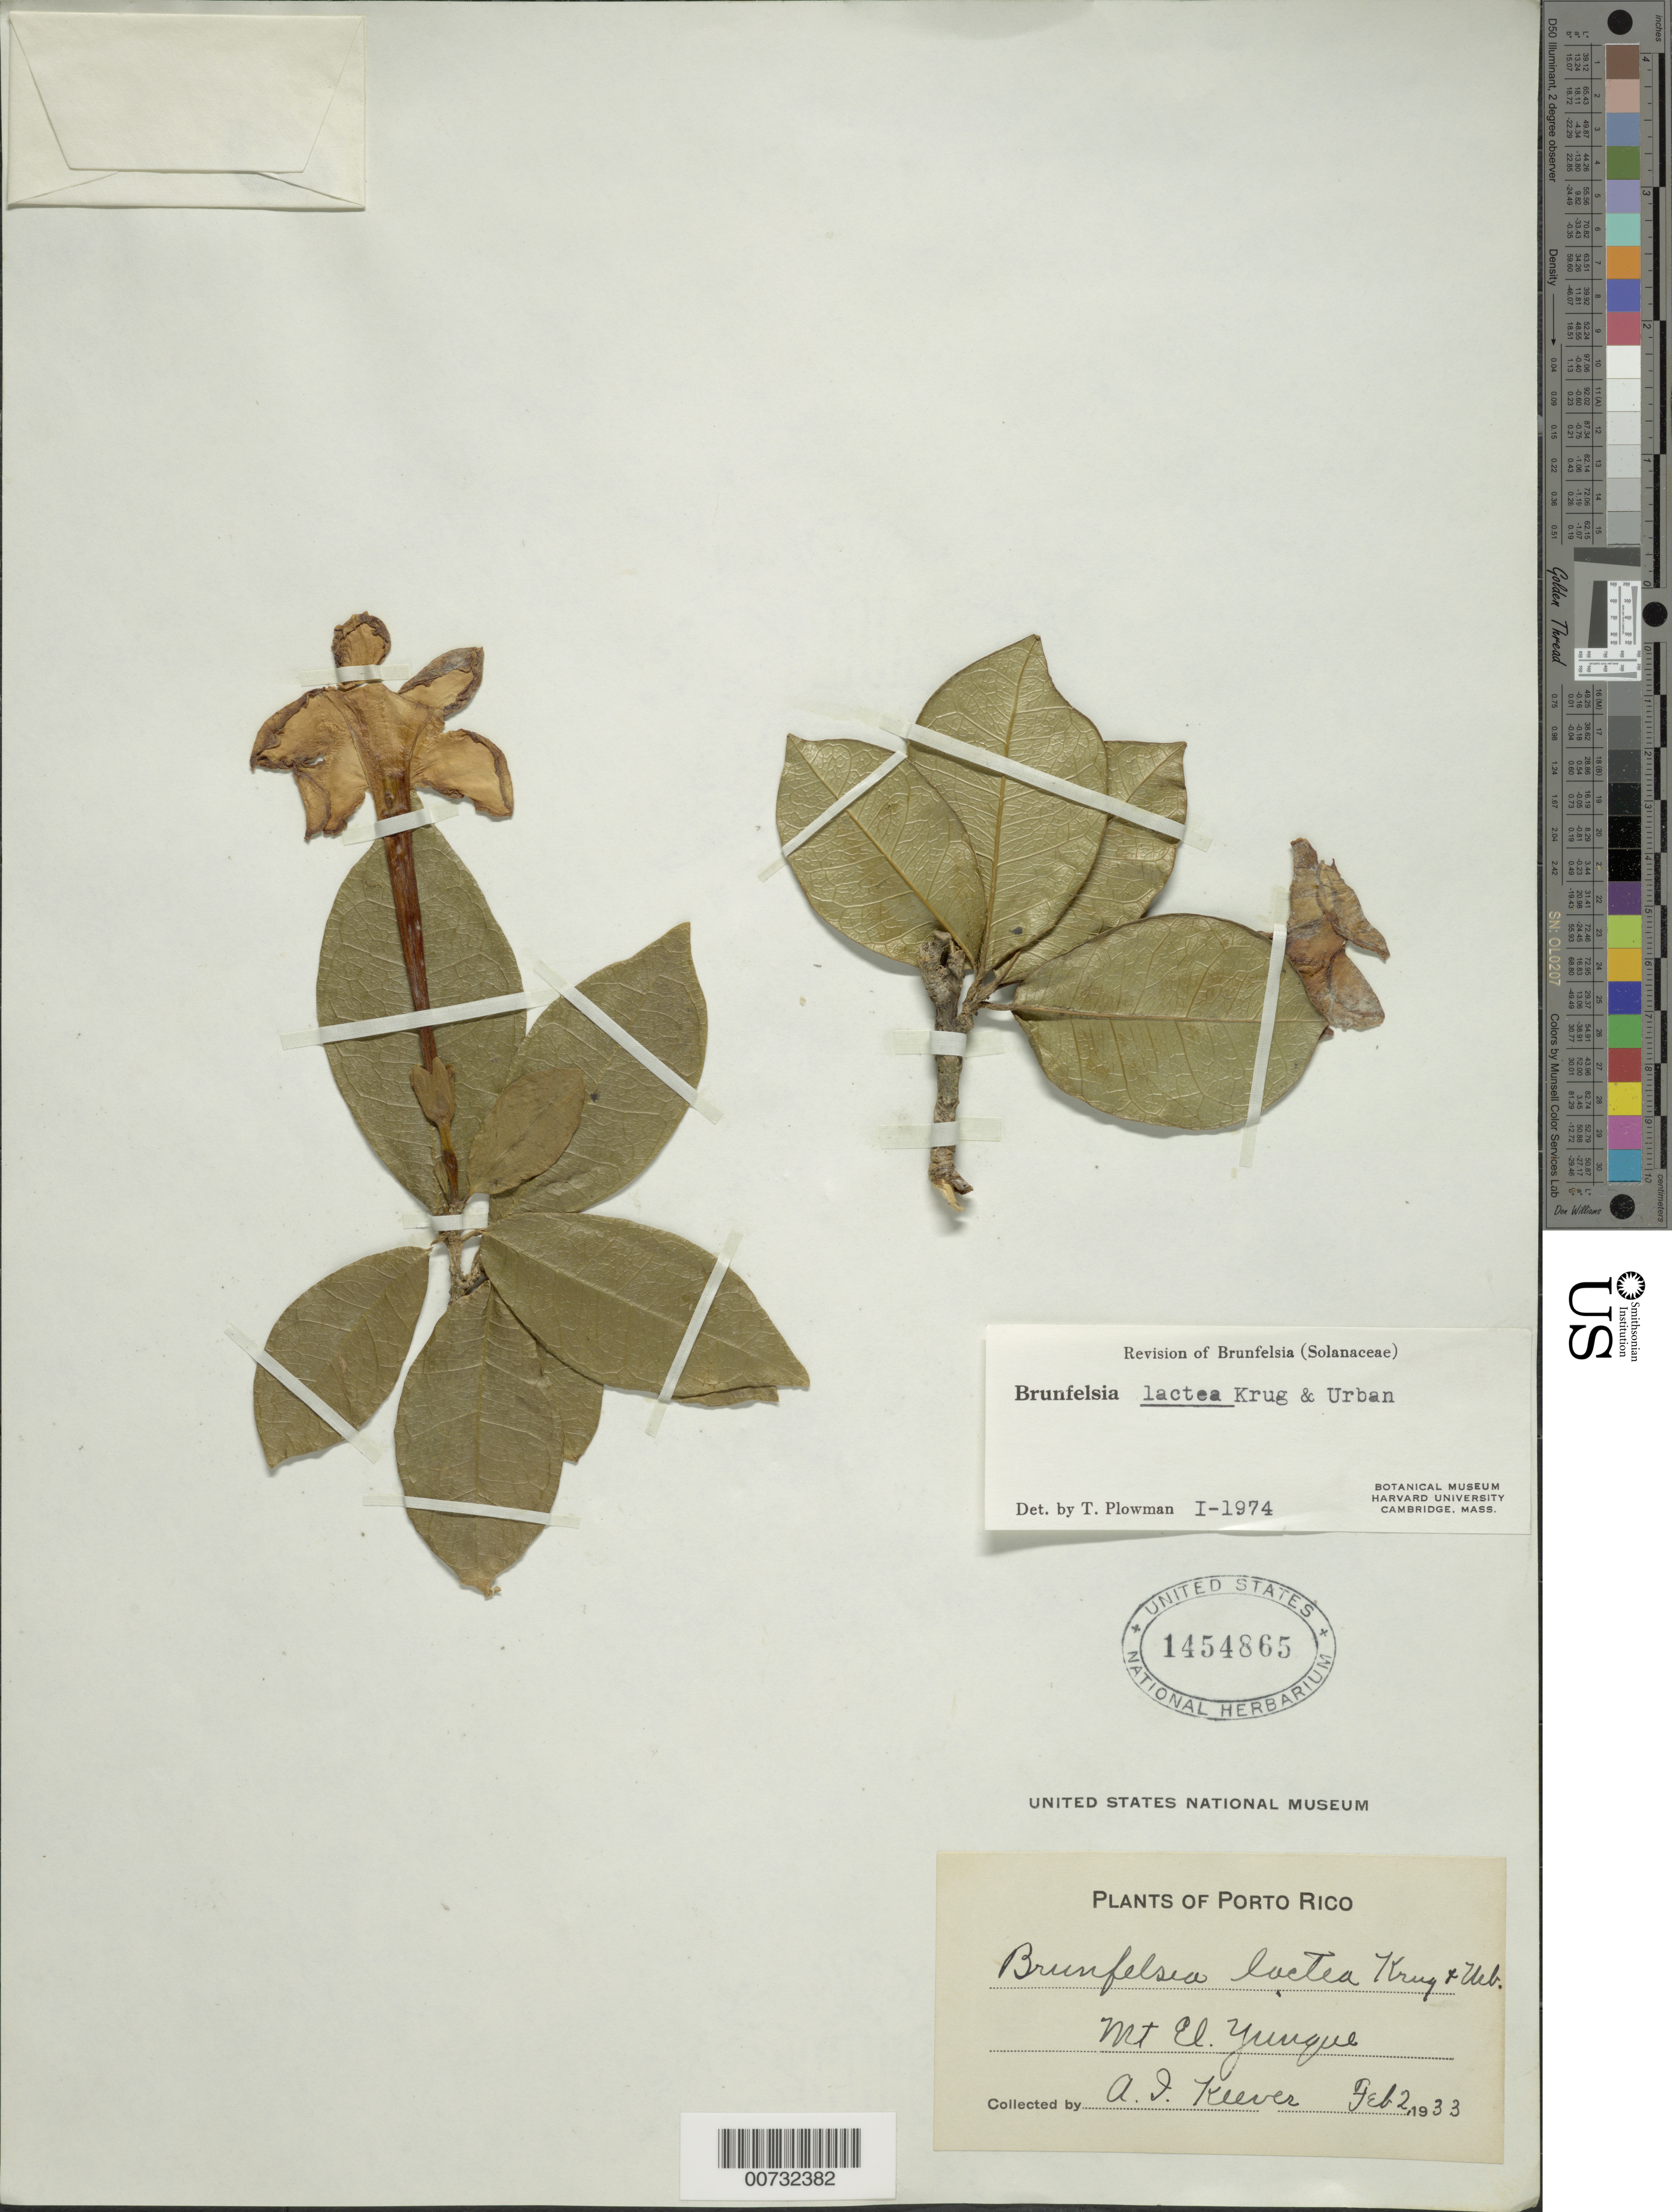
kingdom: Plantae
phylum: Tracheophyta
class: Magnoliopsida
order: Solanales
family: Solanaceae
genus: Brunfelsia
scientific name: Brunfelsia lactea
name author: Krug & Urb.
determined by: Plowman, Timothy C.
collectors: A. Keever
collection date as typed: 02 Feb 1933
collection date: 1933-02-02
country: Puerto Rico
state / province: Río Grande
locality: El Yunque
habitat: Mountain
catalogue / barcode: US 1454865